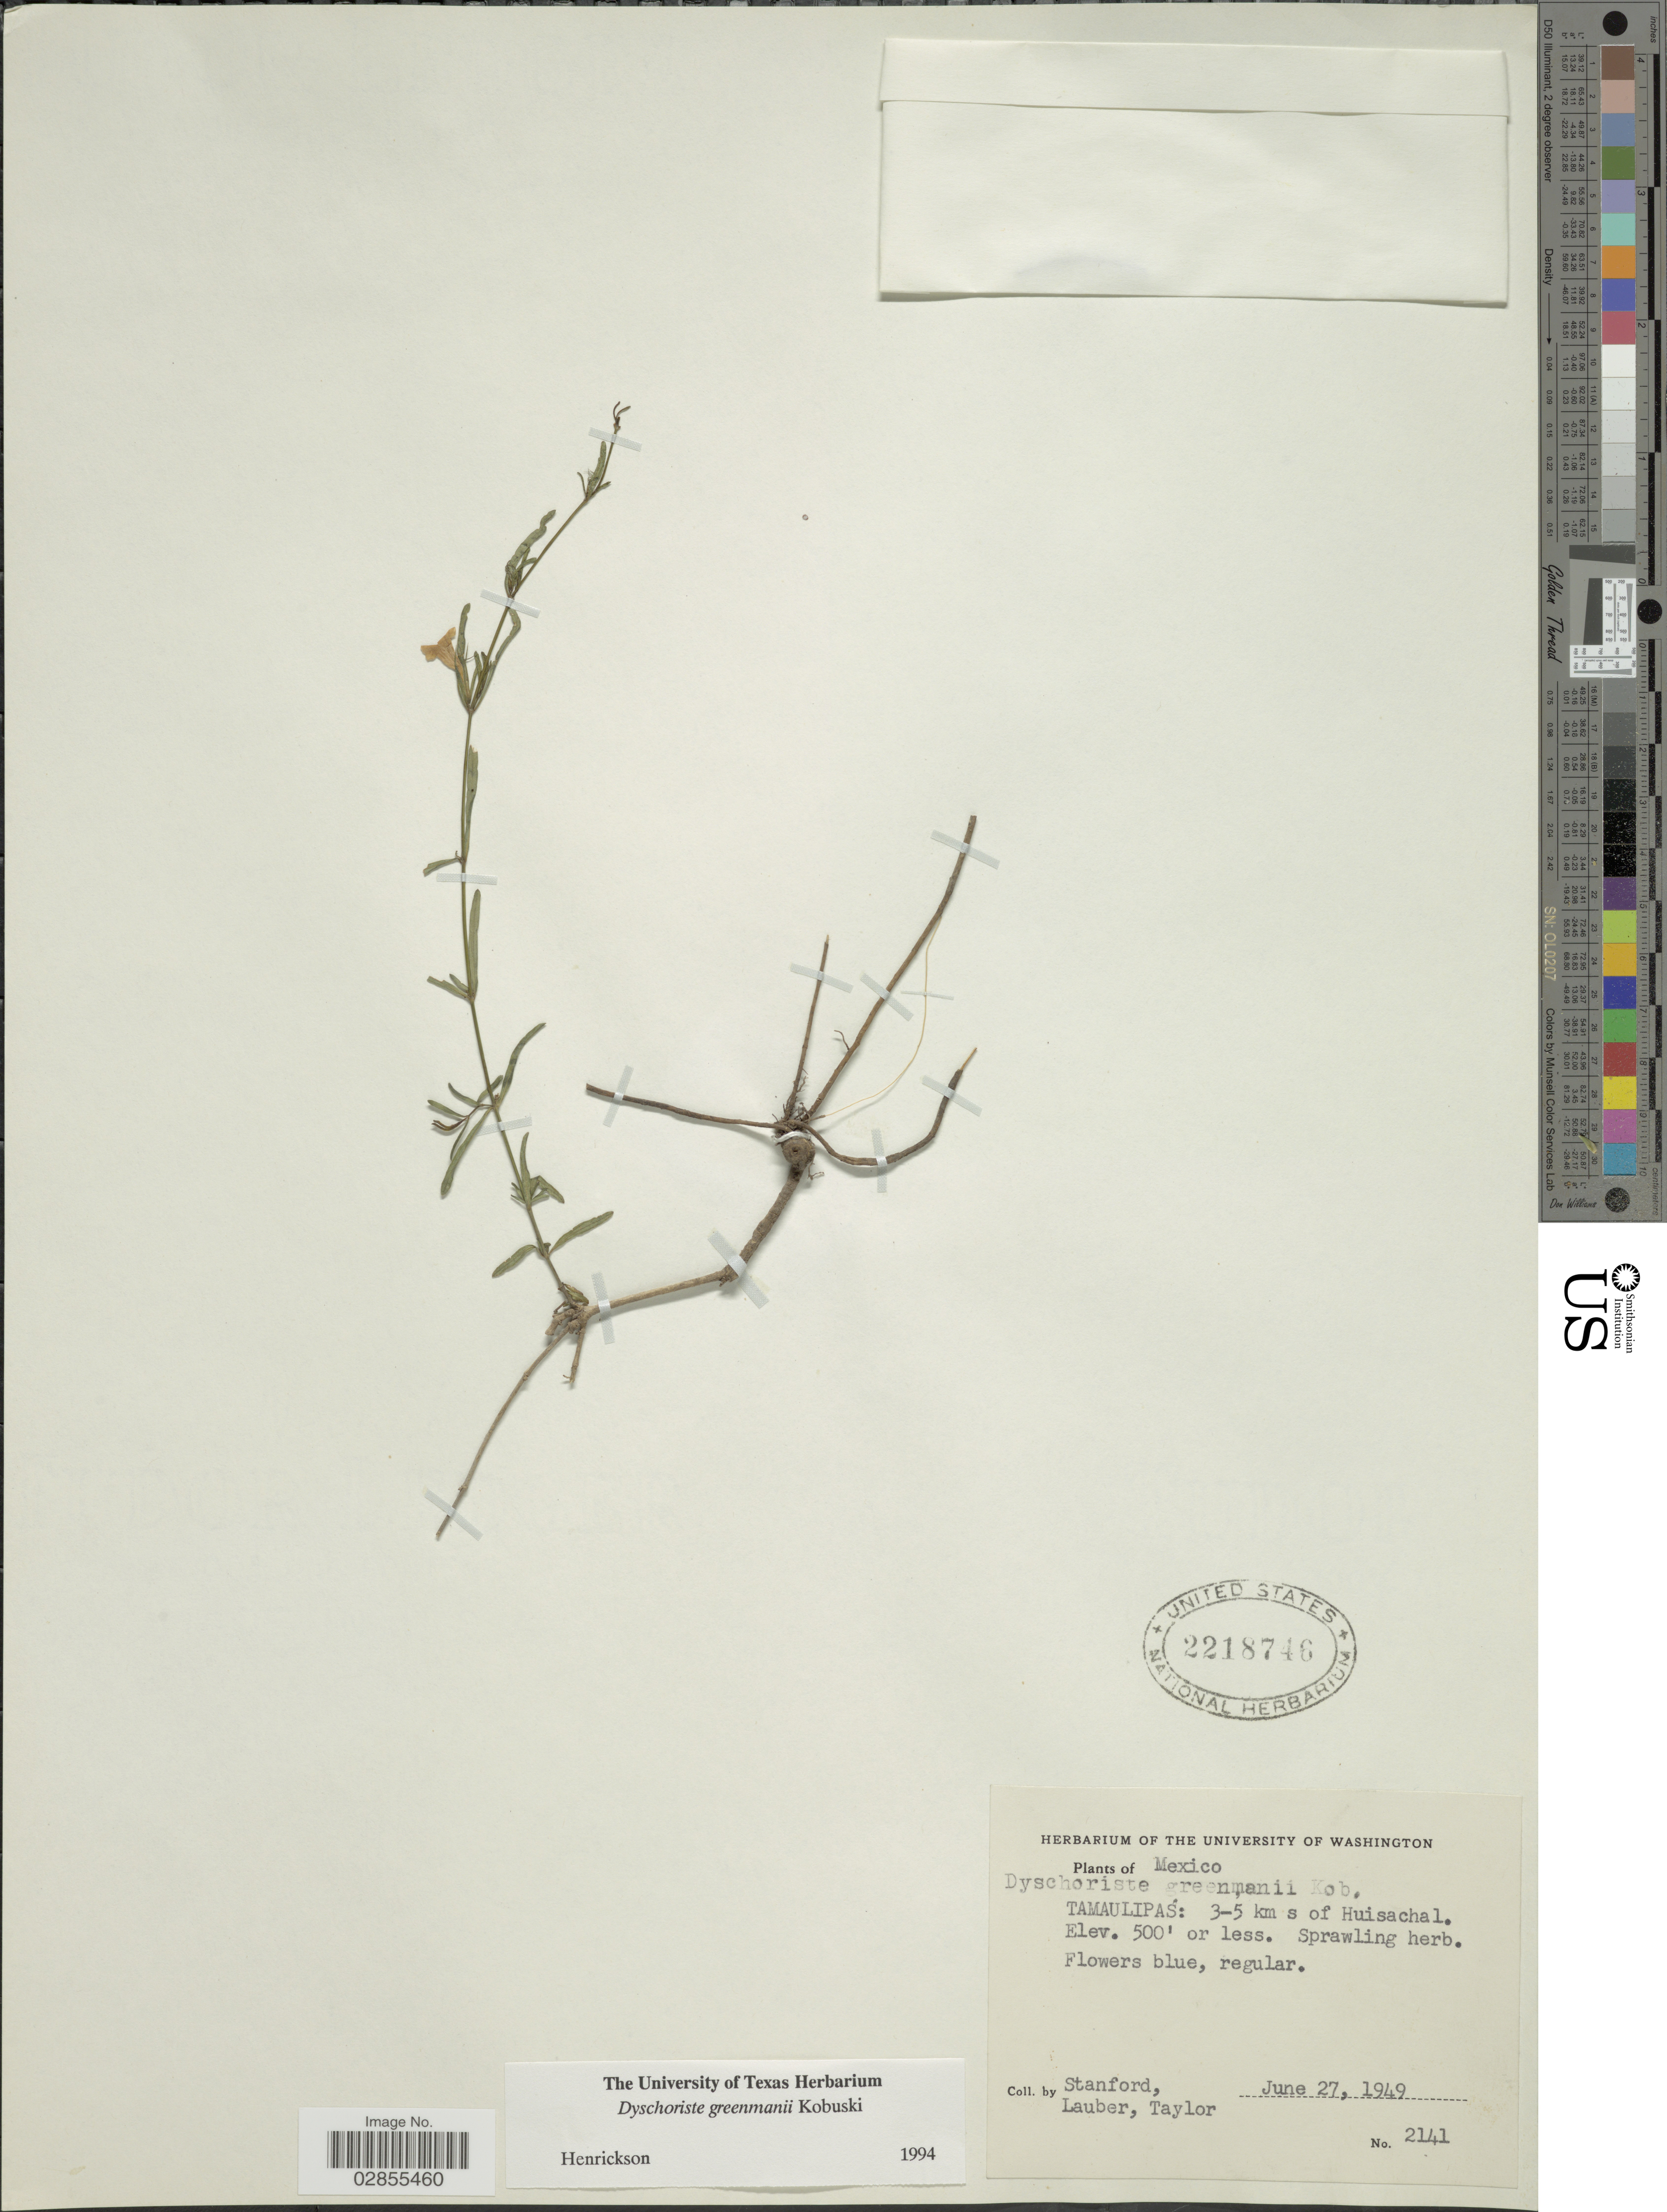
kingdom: Plantae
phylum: Tracheophyta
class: Magnoliopsida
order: Lamiales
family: Acanthaceae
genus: Dyschoriste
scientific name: Dyschoriste greenmanii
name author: Kobuski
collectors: -. Stanford, -. Lauber & -. Taylor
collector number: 2141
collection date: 1949-06-27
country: Mexico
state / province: Tamaulipas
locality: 3-5 km s of Huisachal.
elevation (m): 152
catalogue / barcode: US 2218746